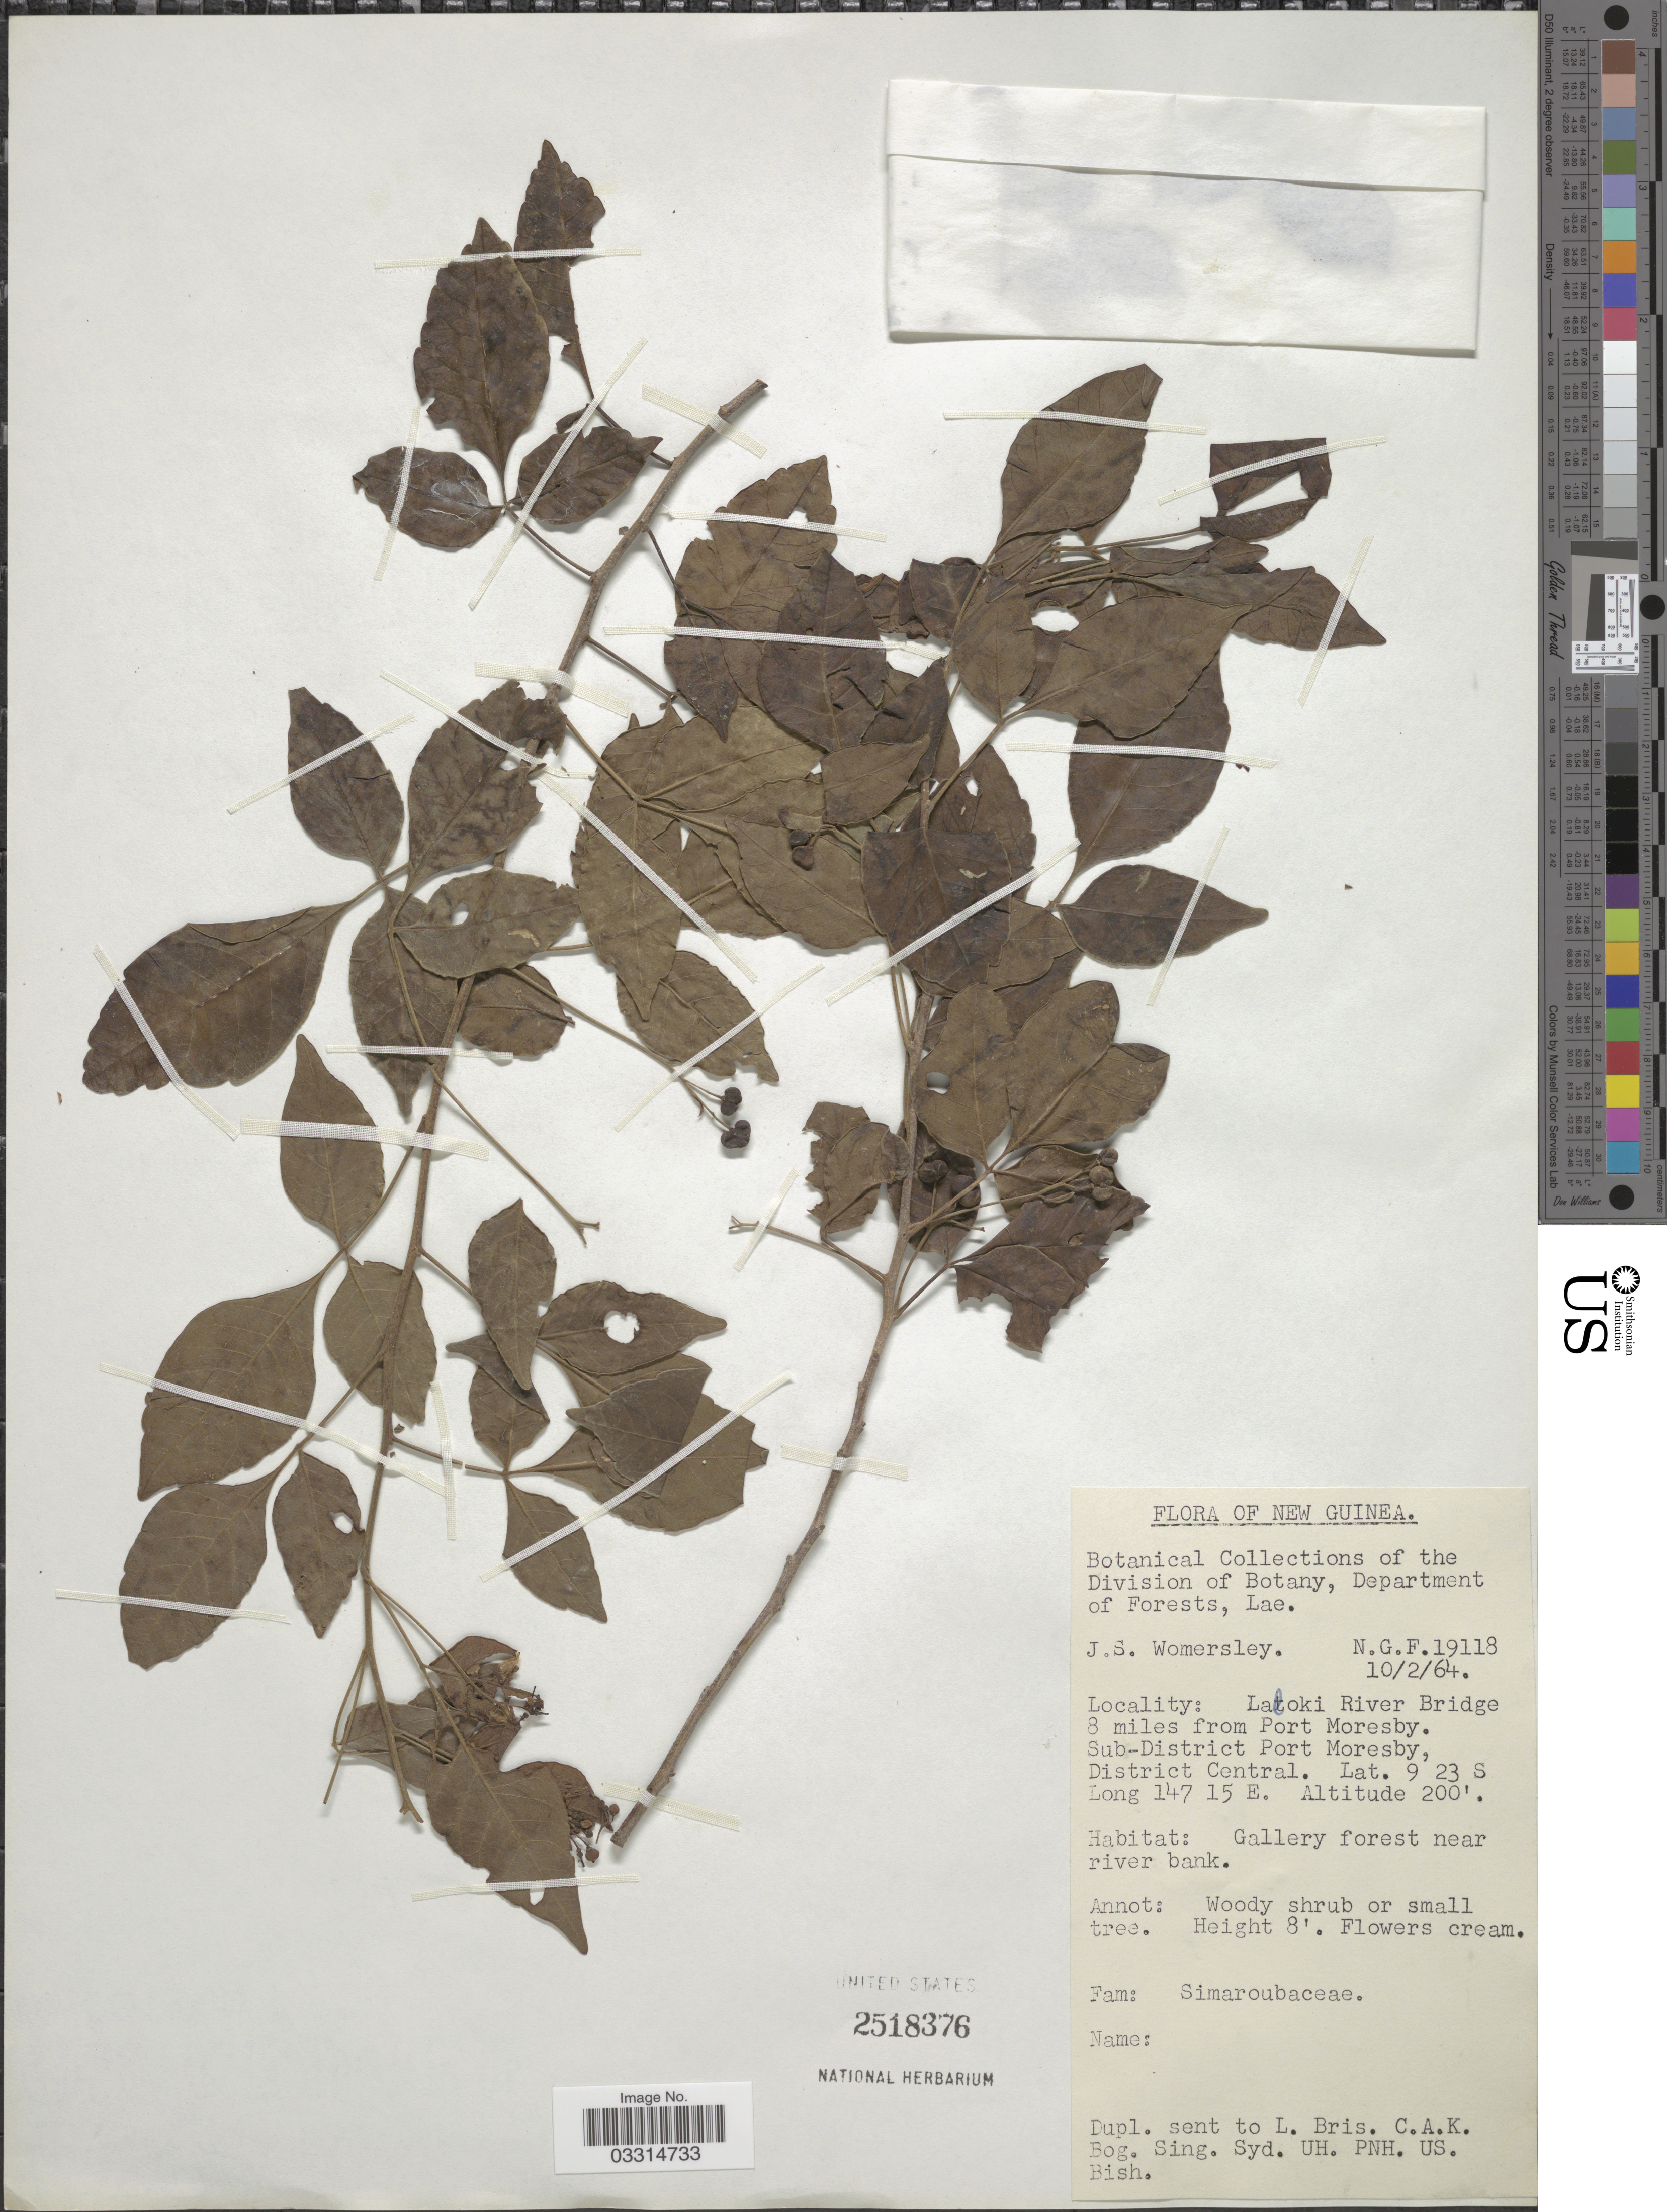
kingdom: Plantae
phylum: Tracheophyta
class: Magnoliopsida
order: Sapindales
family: Rutaceae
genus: Harrisonia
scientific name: Harrisonia brownii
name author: A. Juss.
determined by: Nooteboom, H. P.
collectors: J. S. Womersley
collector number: NGF19118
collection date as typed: Transcribed d/m/y: 10/2/64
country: Papua New Guinea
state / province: Central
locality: New Guinea, Laloki River Bridge 8 miles from Port Moresby. Sub-District Port Moresby, District Central.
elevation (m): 61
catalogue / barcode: US 2518376